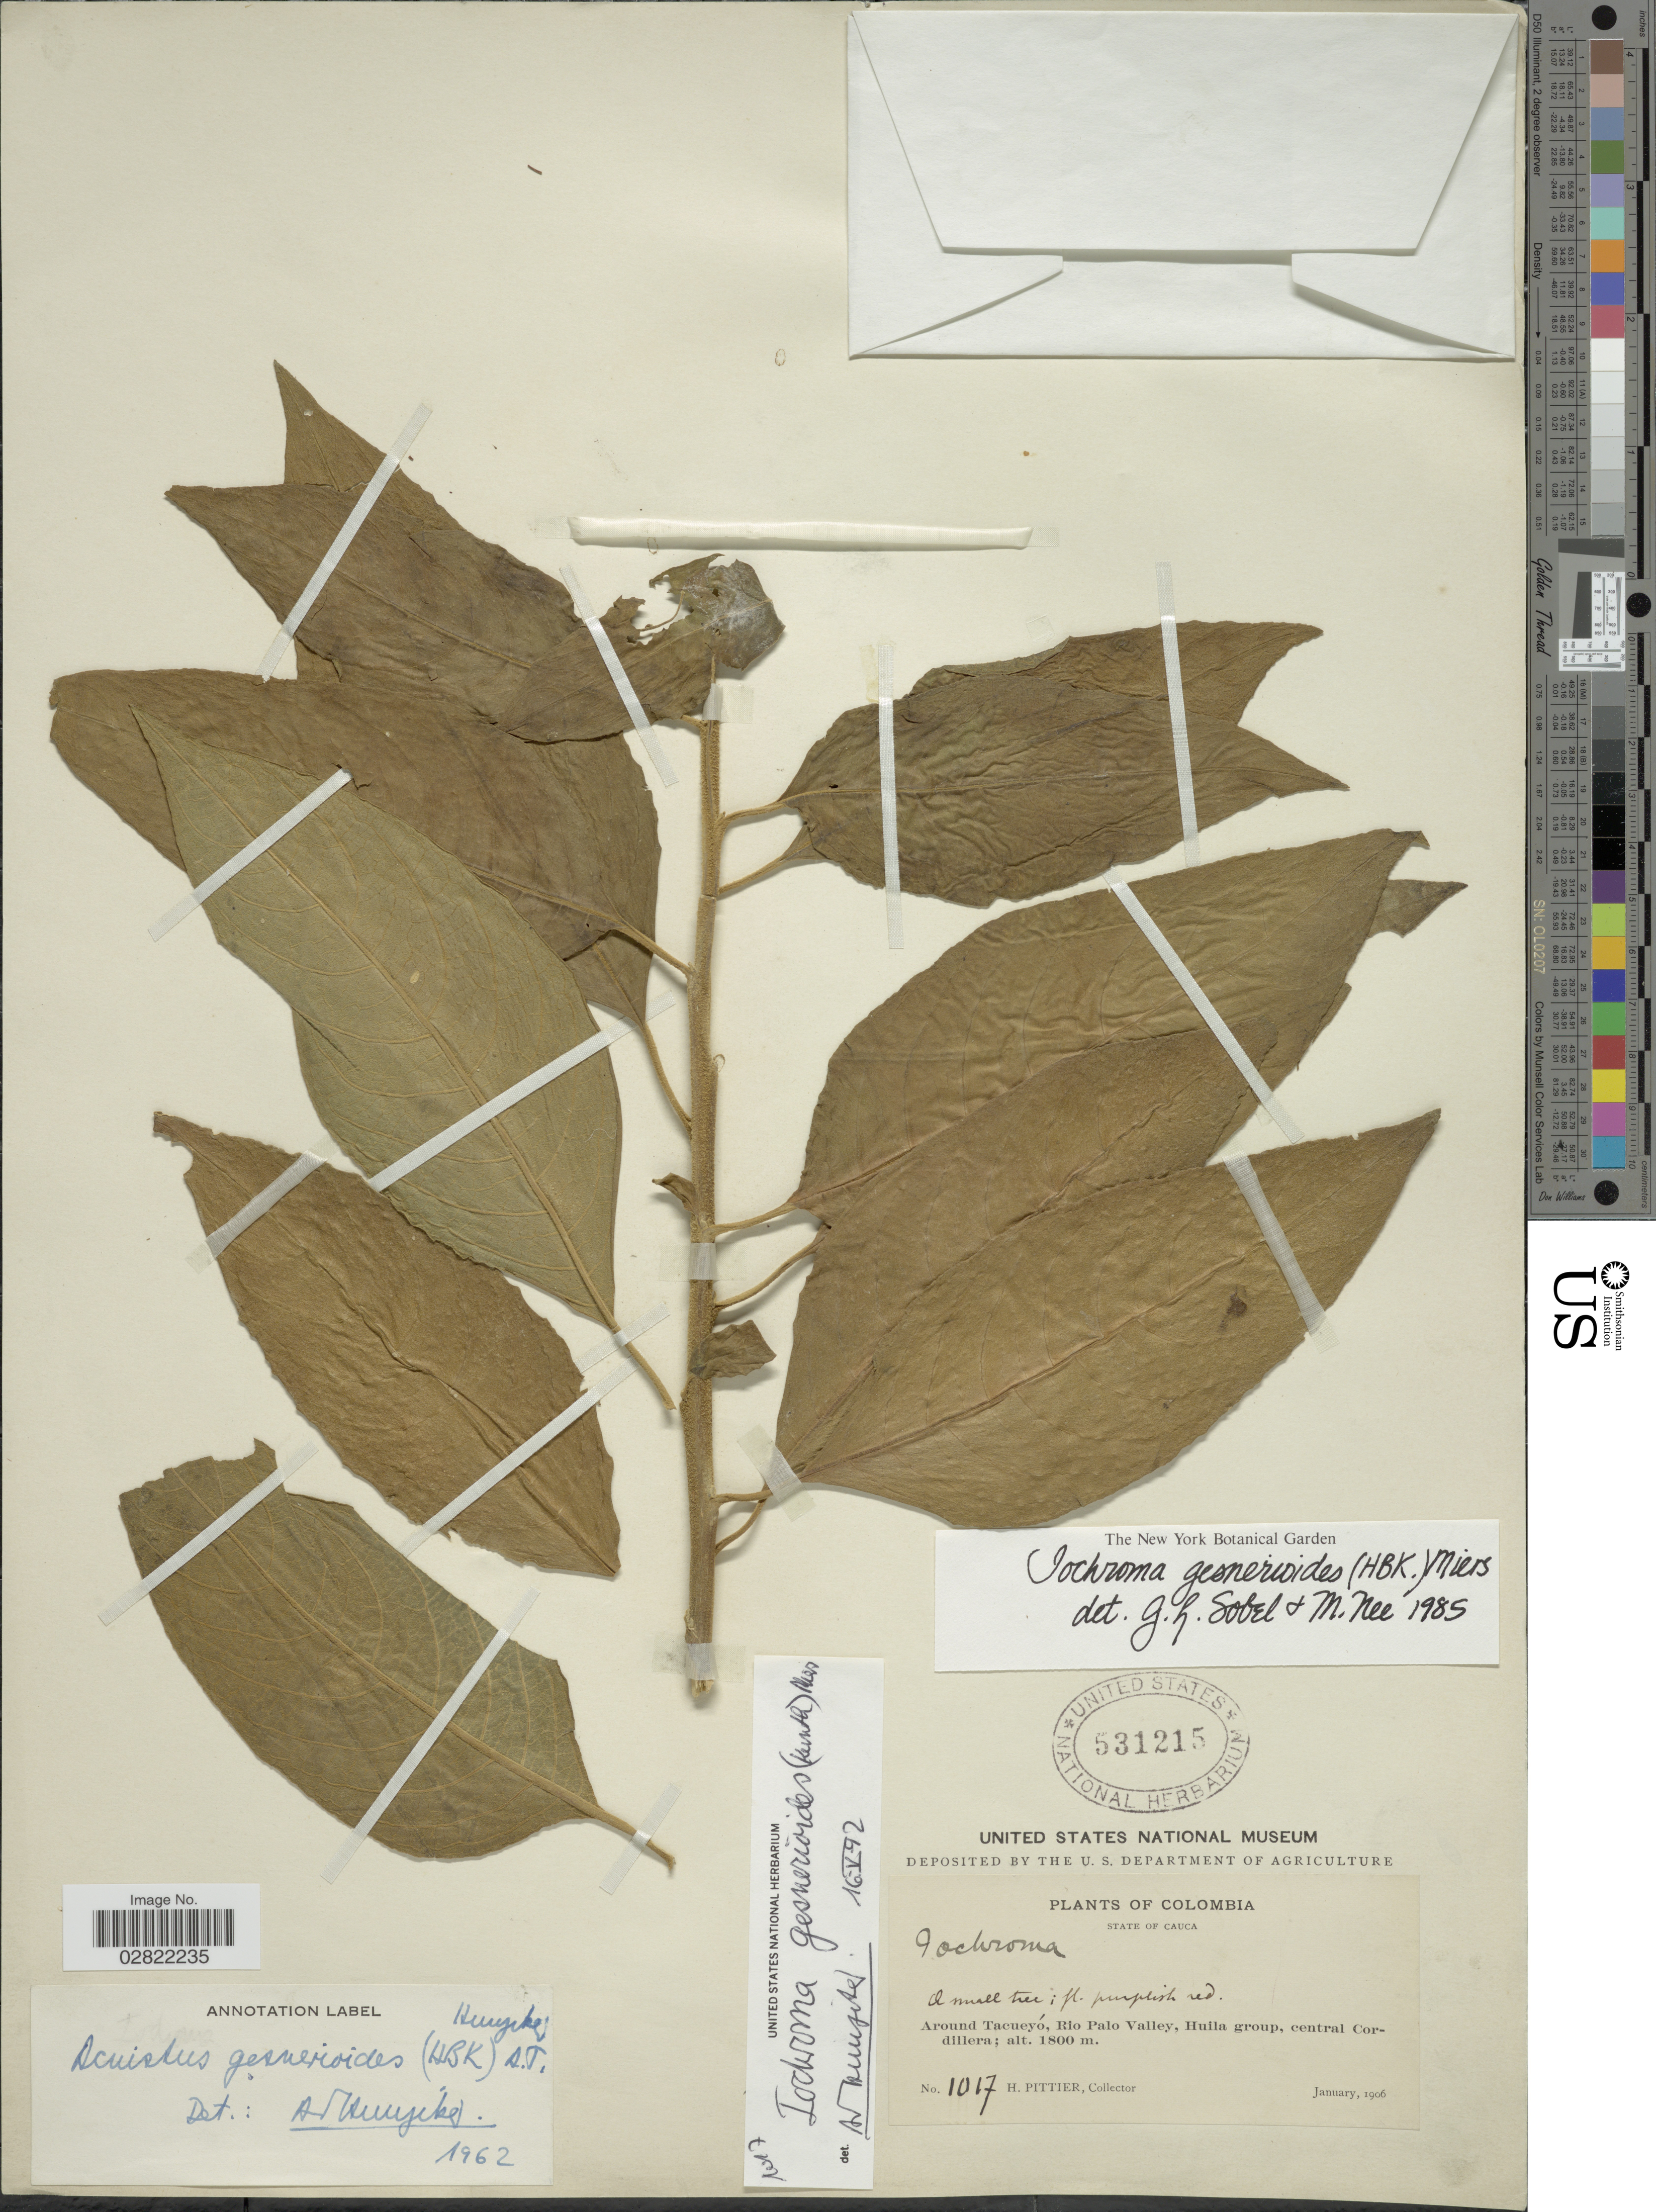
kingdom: Plantae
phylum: Tracheophyta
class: Magnoliopsida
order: Solanales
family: Solanaceae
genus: Iochroma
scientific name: Iochroma gesnerioides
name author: (Kunth) Miers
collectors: H. F. Pittier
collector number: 1017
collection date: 1906-01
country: Colombia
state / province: Cauca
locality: State of Cauca, Around Tacueyó, Rio Palo Valley, Huila group, central Cordillera.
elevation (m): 1800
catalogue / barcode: US 531215